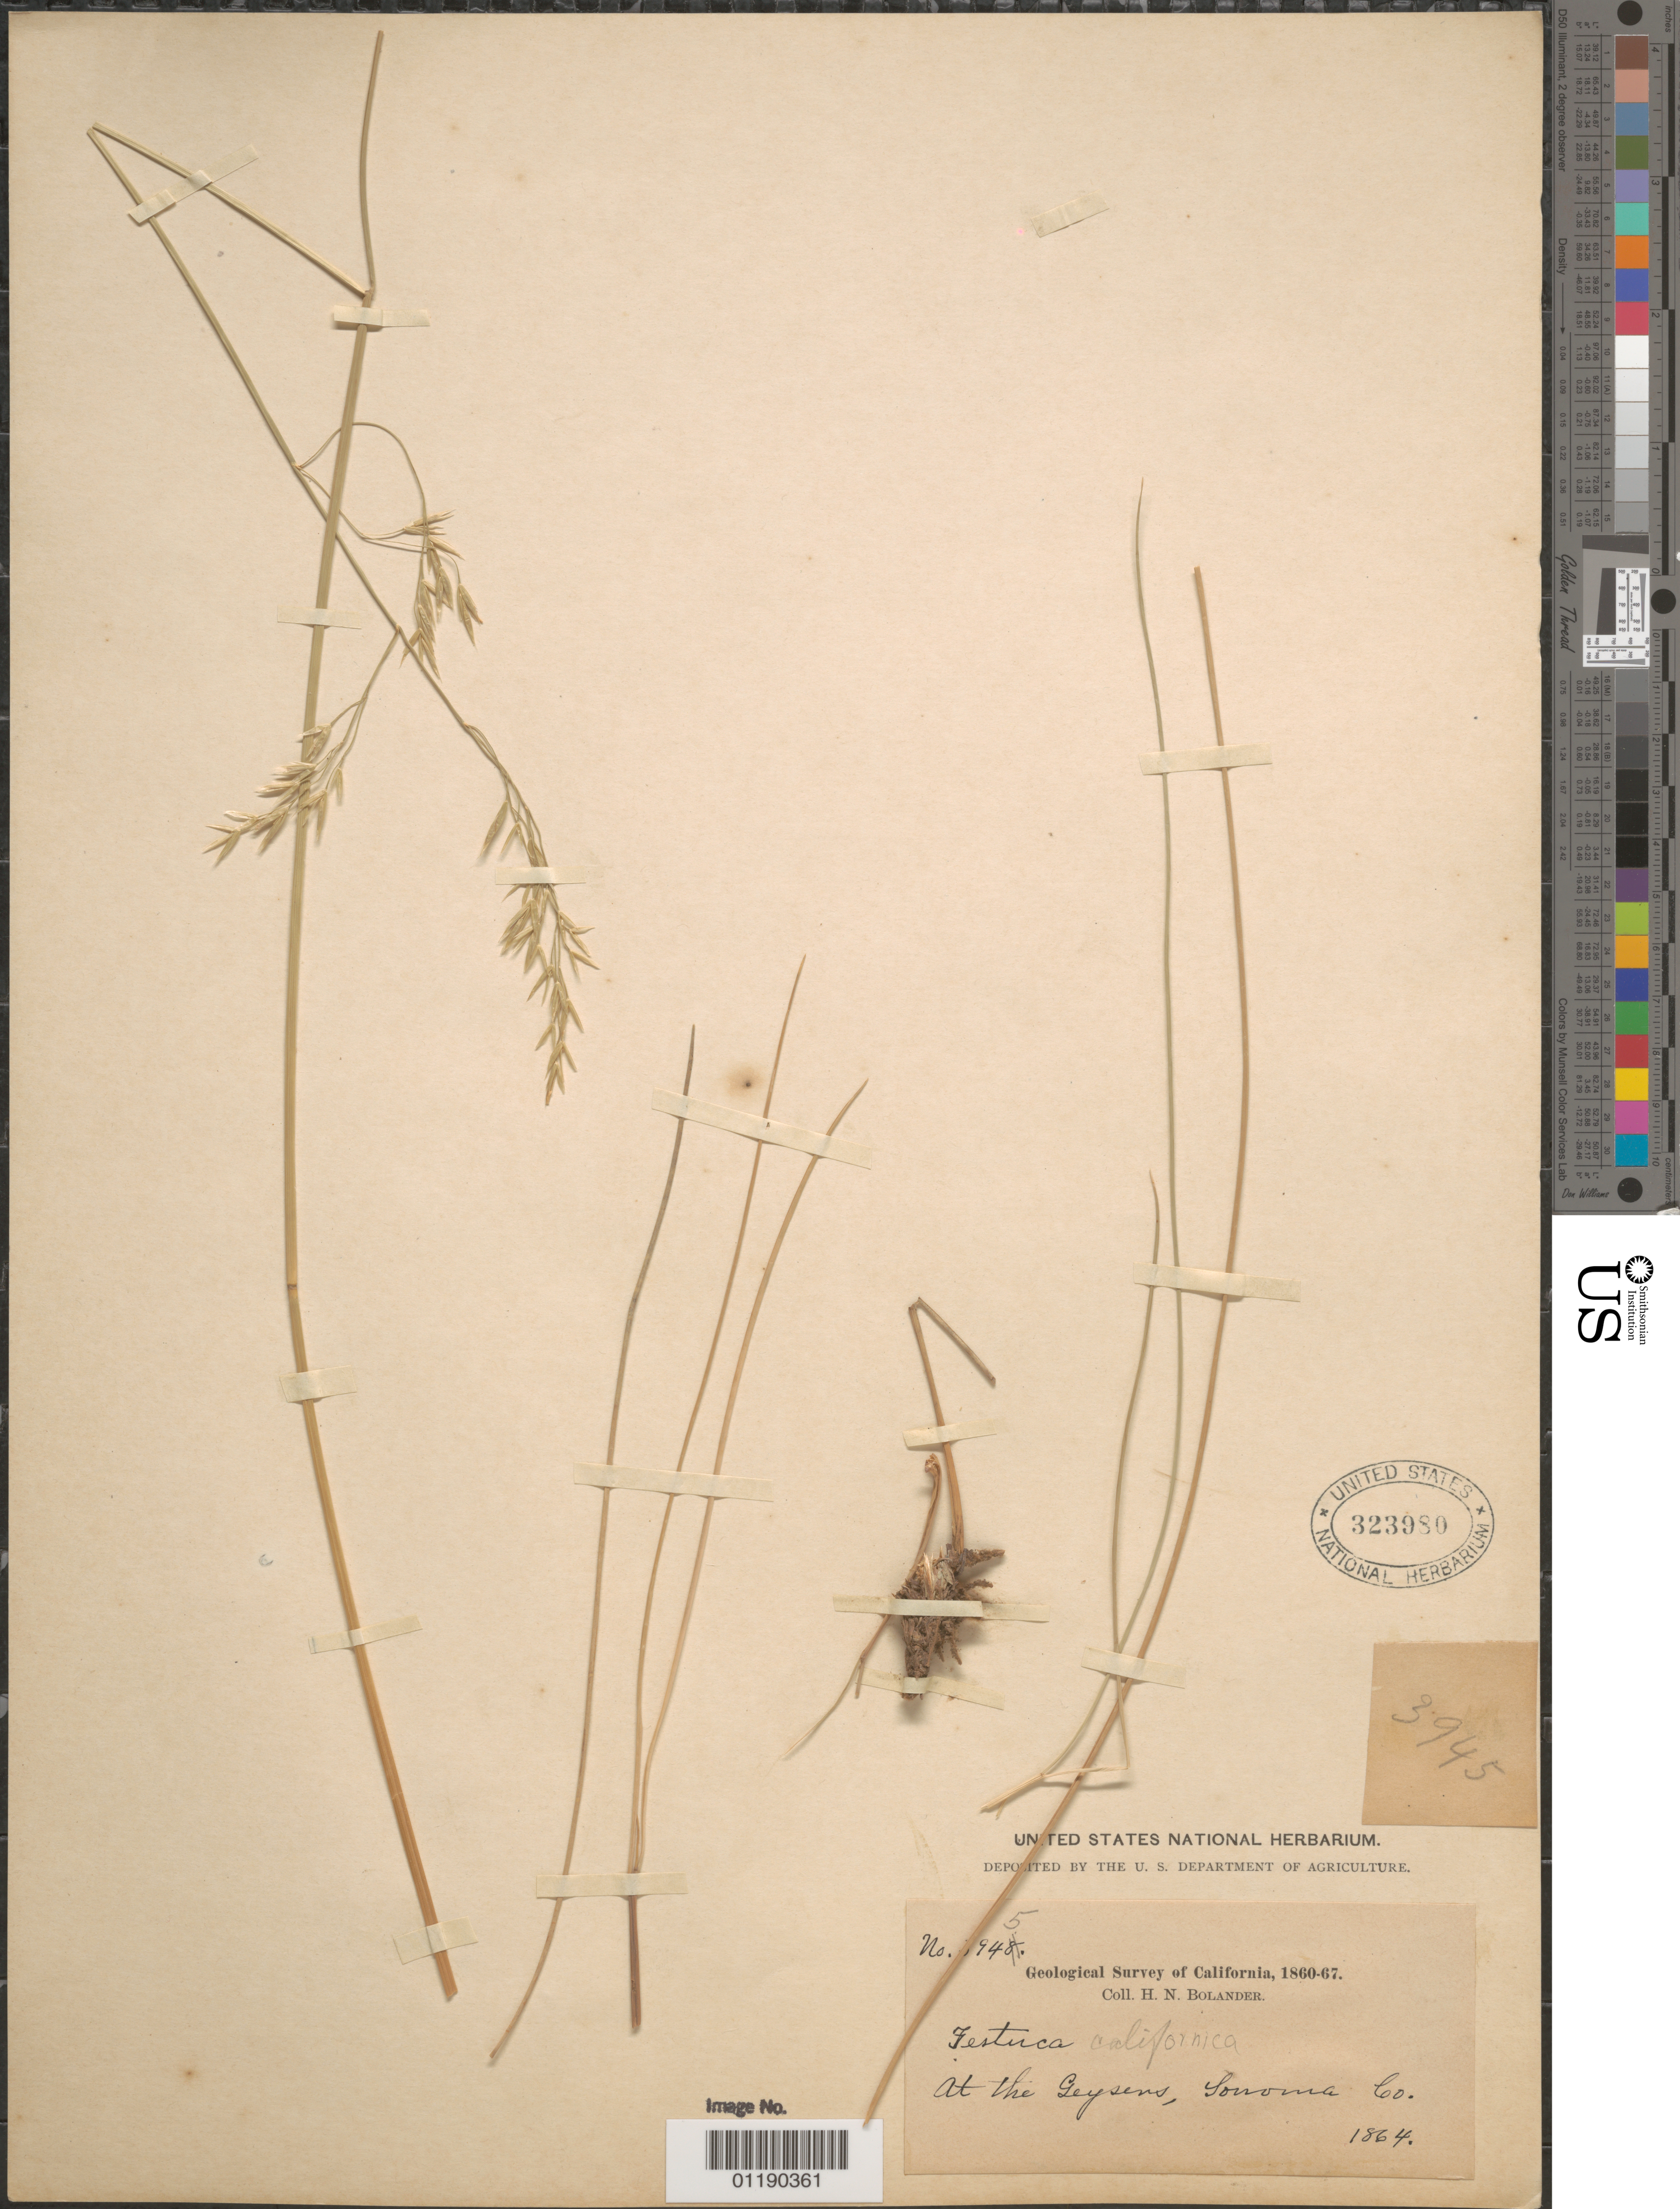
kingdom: Plantae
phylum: Tracheophyta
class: Liliopsida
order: Poales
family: Poaceae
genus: Festuca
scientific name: Festuca californica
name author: Vasey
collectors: H. Bolander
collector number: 3945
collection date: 1864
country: United States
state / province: California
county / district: Sonoma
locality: At the Geysers.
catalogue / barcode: US 323980